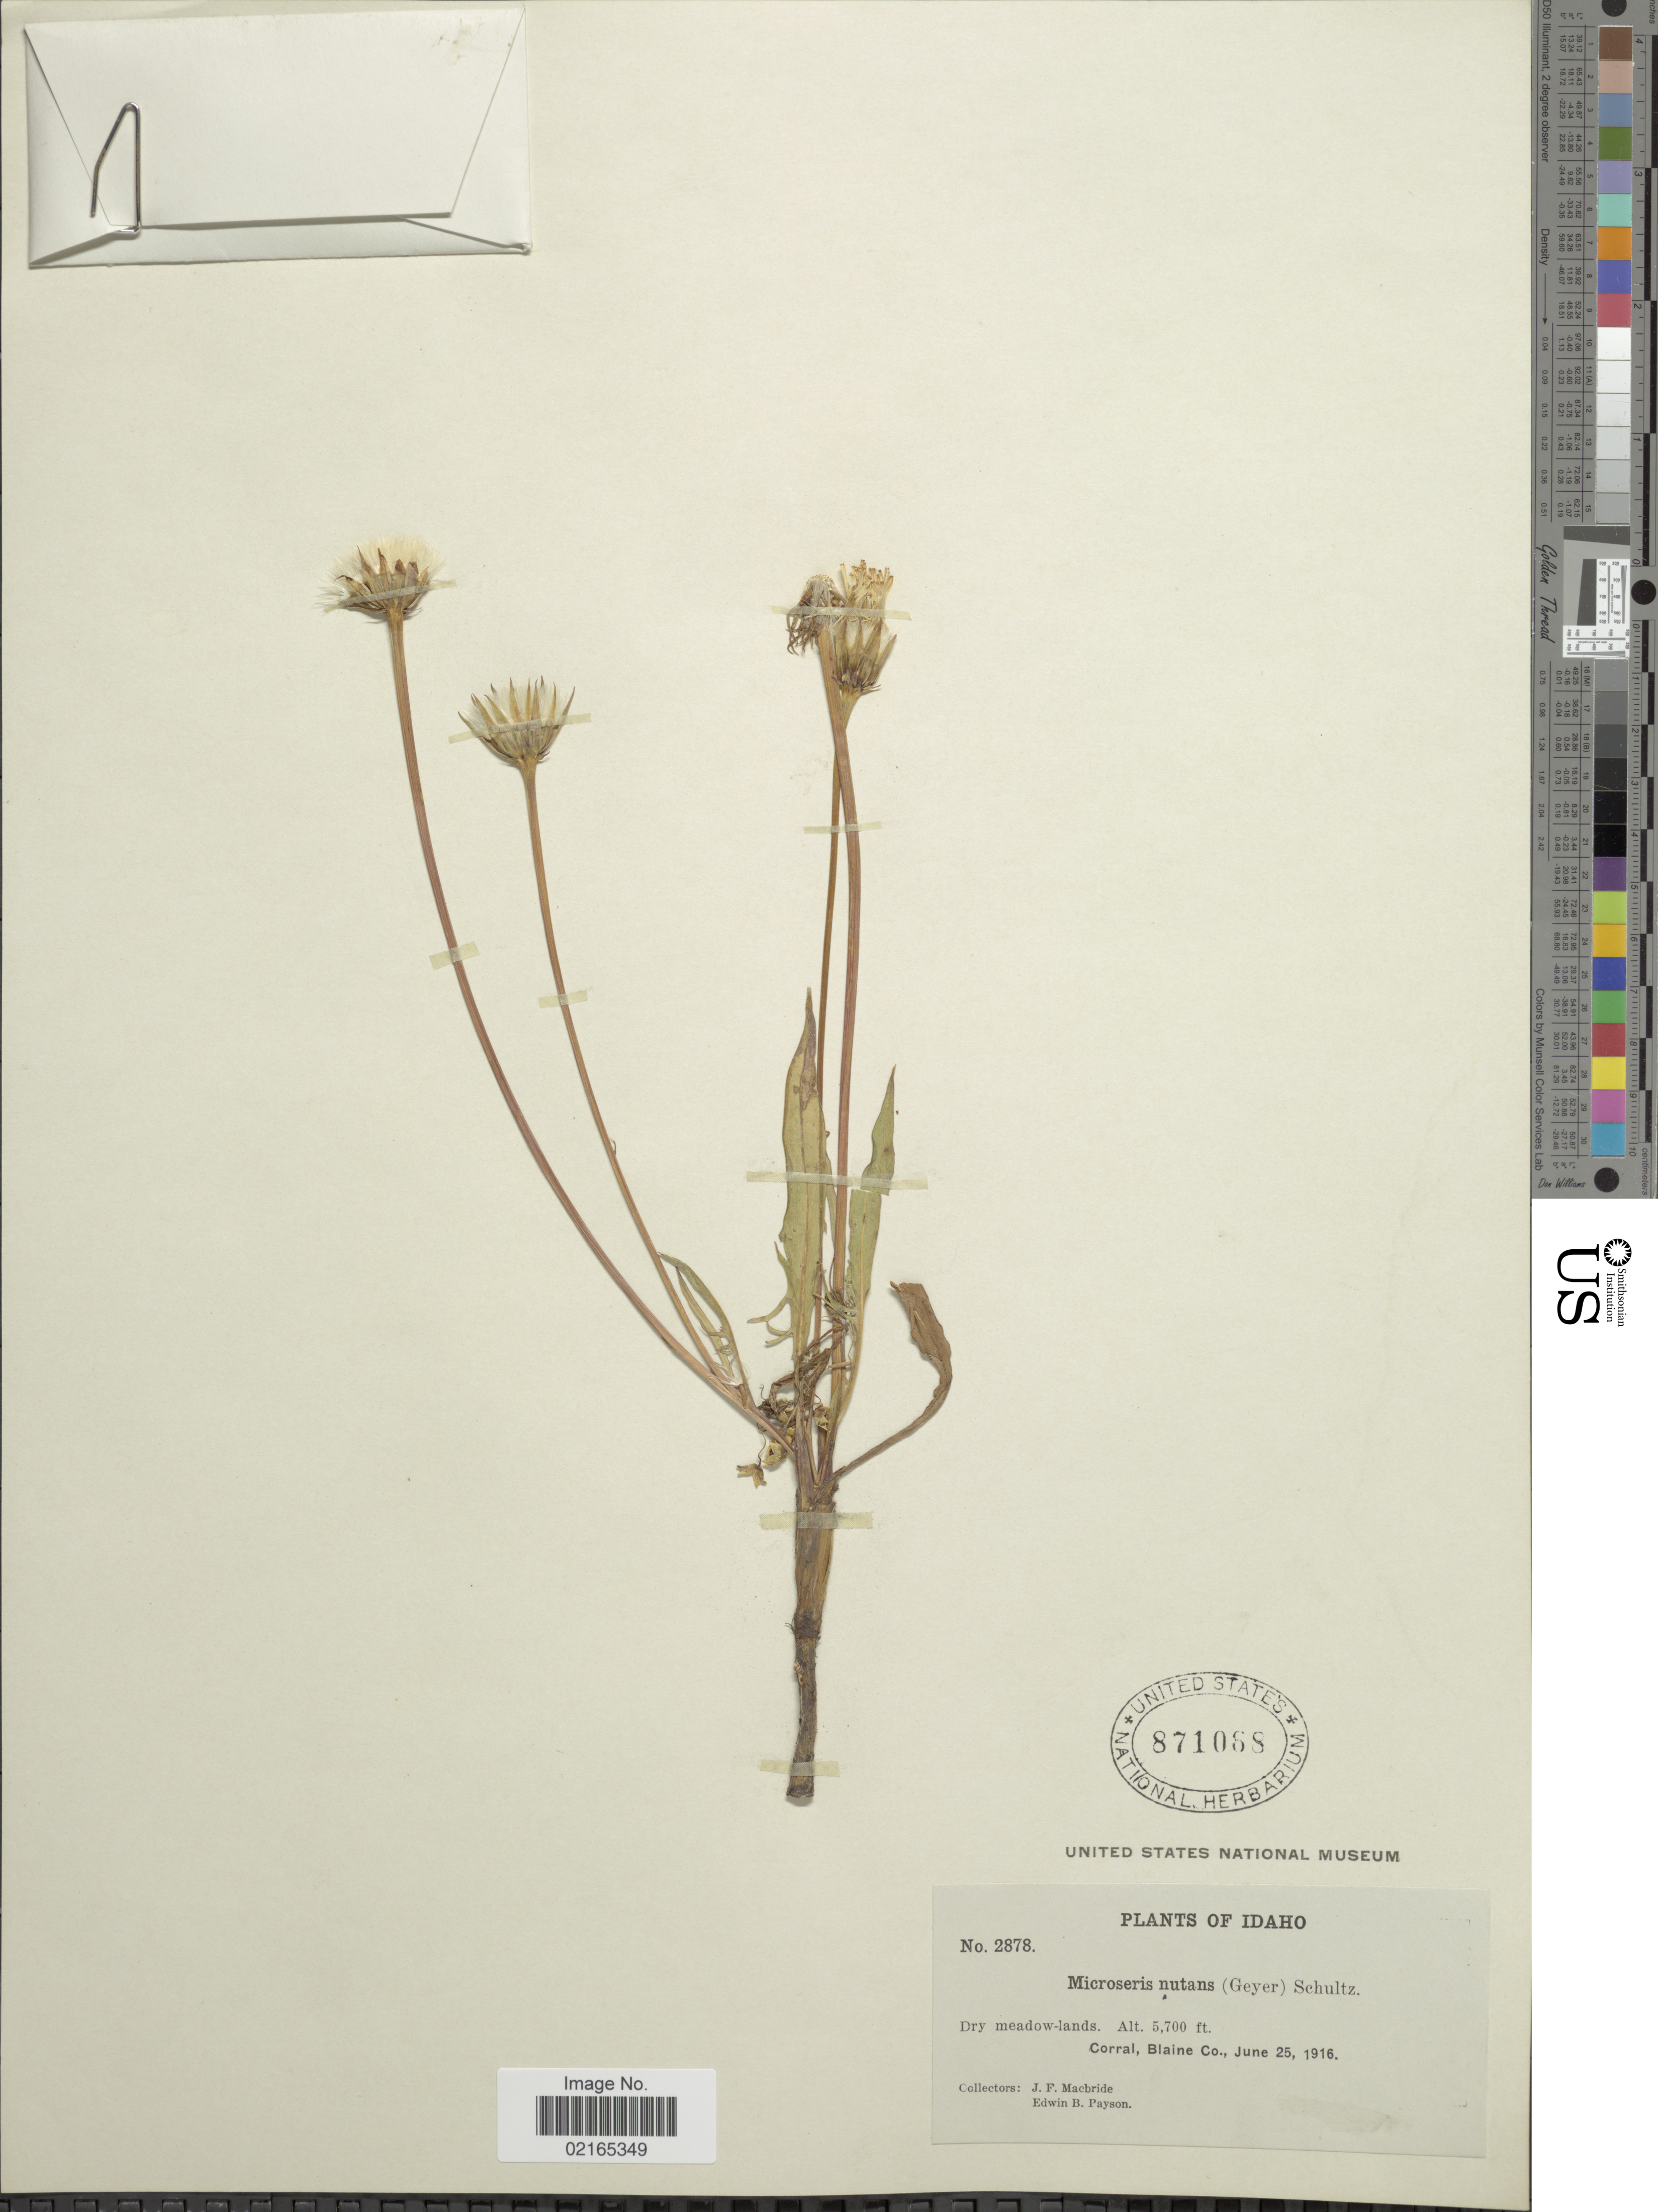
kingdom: Plantae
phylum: Tracheophyta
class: Magnoliopsida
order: Asterales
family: Asteraceae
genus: Microseris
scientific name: Microseris nutans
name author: (Hook.) Sch. Bip.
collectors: J. F. Macbride & E. B. Payson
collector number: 2878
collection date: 1916-06-25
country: United States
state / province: Idaho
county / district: Blaine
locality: Dry meadow-lands, Corral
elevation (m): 1737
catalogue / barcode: US 871068